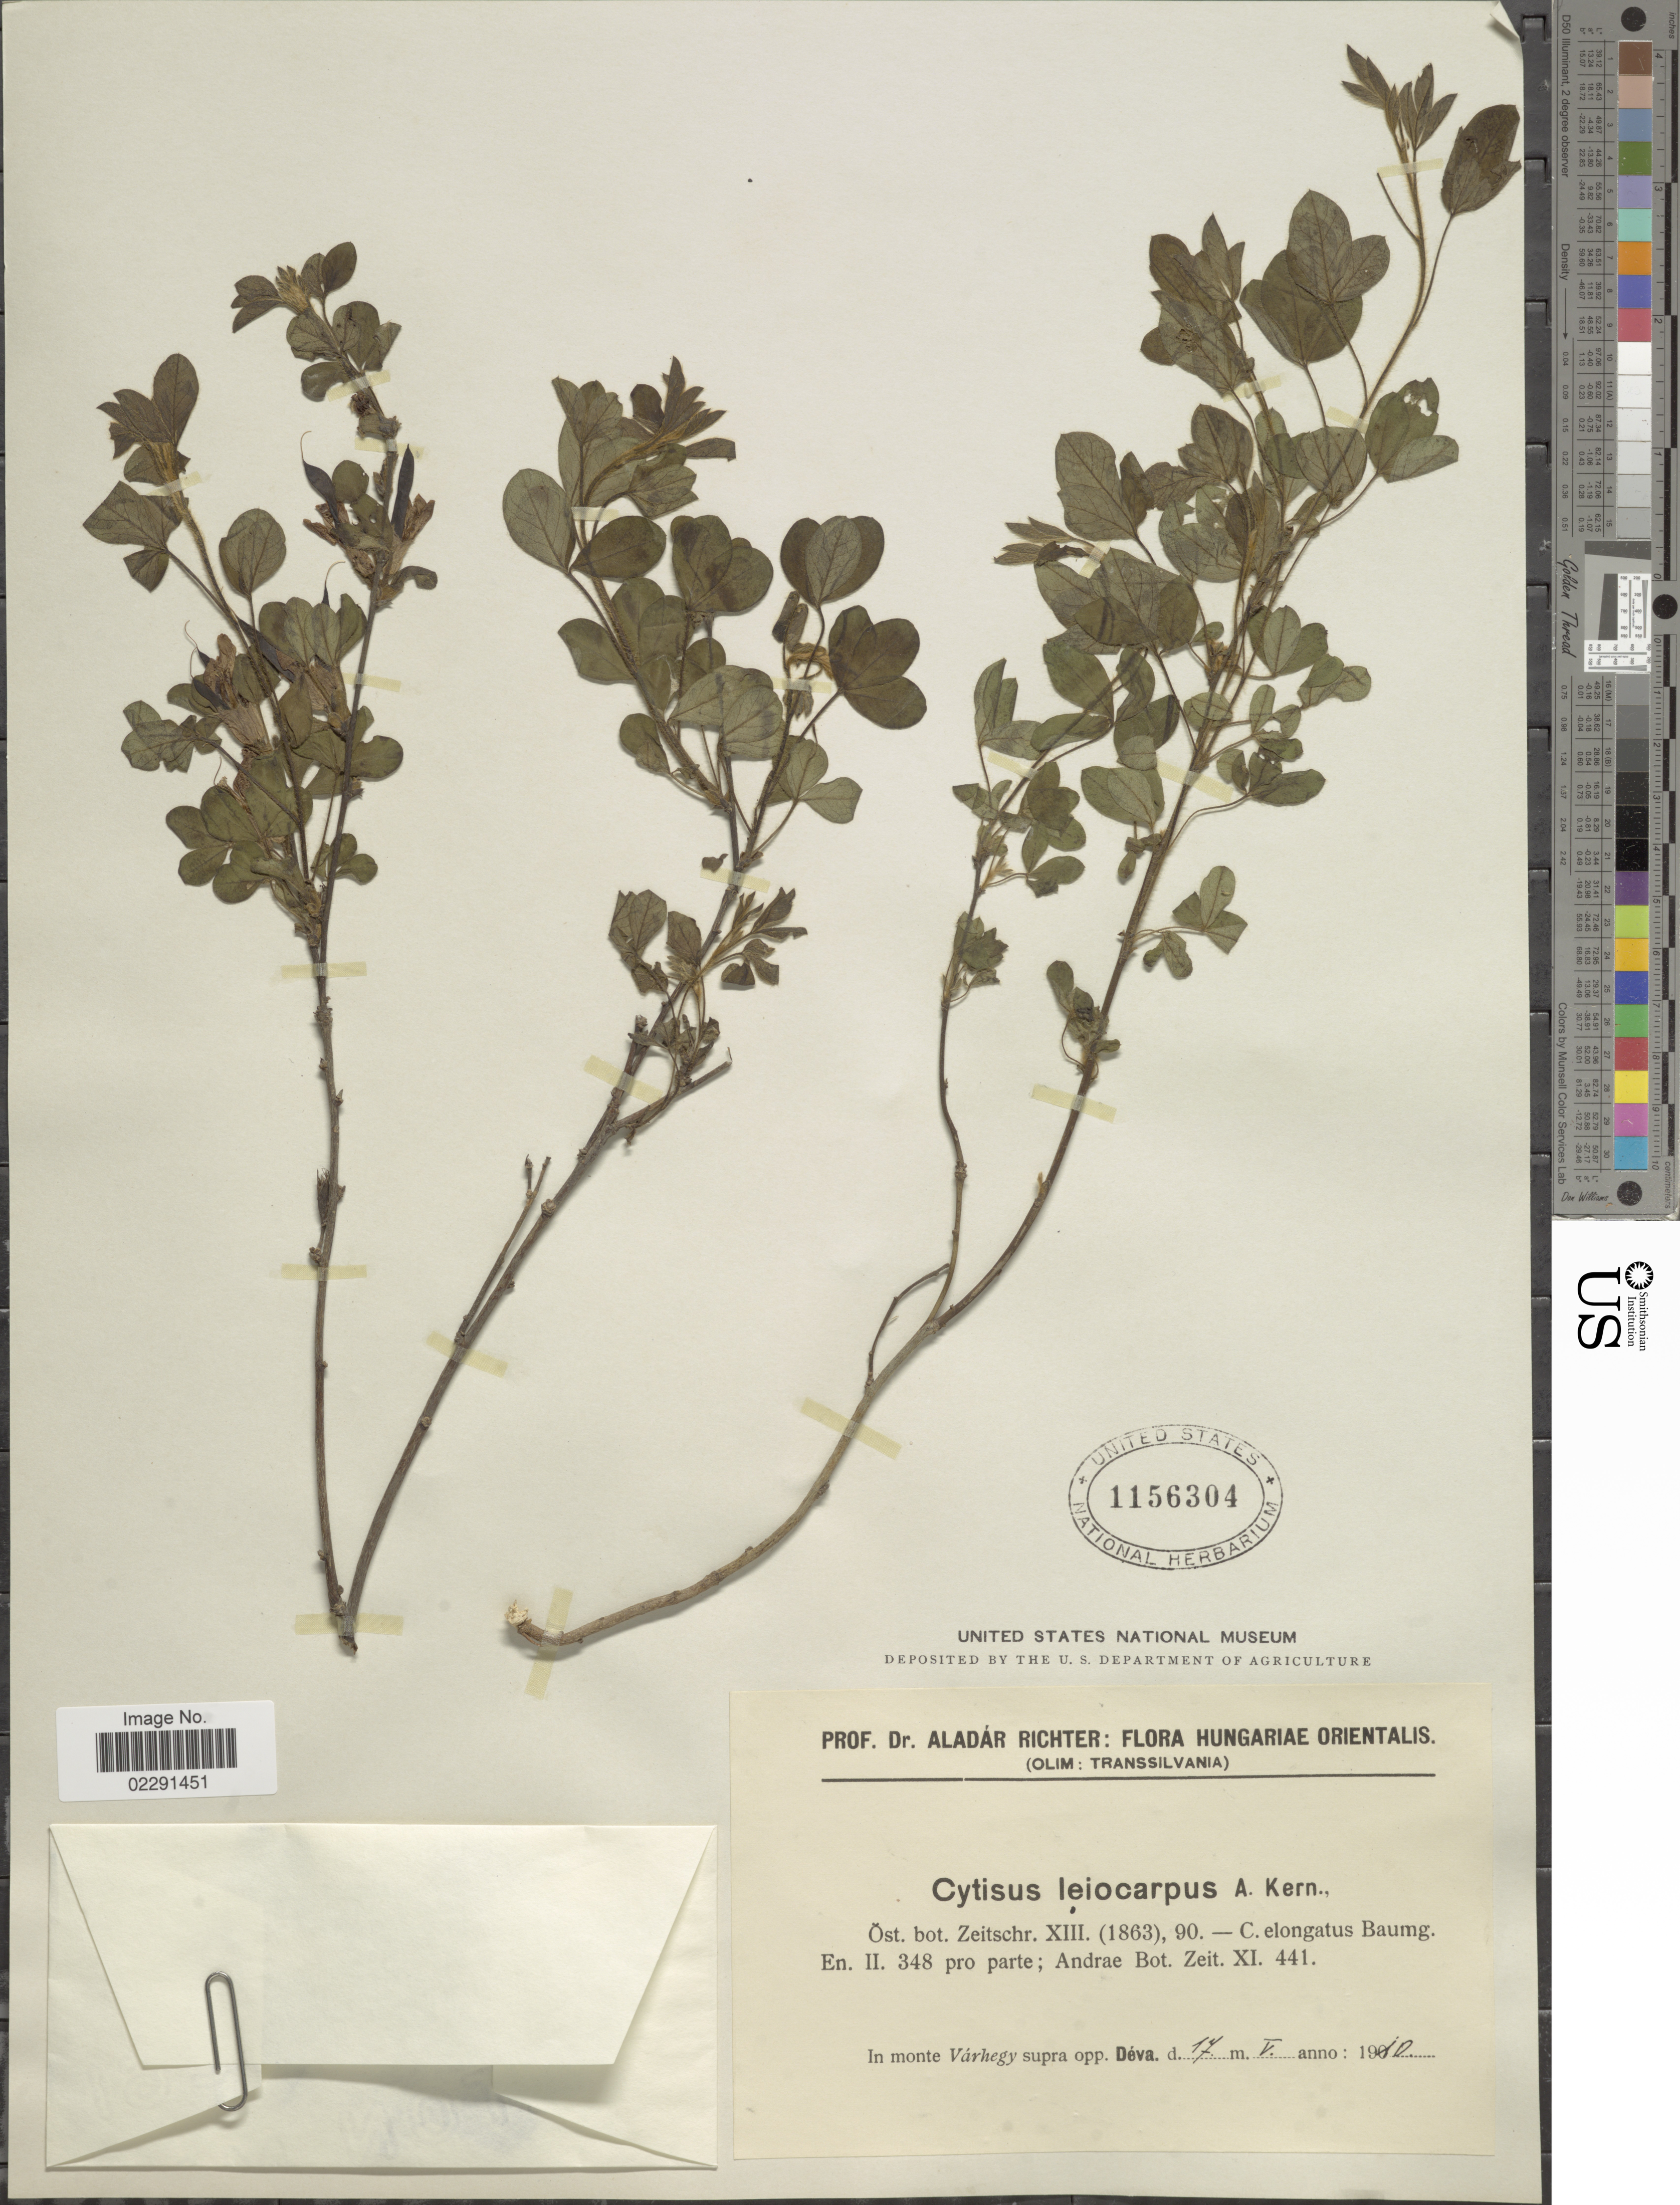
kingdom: Plantae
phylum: Tracheophyta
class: Magnoliopsida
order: Fabales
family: Fabaceae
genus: Cytisus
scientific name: Cytisus leiocarpus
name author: A. Kern.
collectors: A. Richter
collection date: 1910-05-17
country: Hungary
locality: Hungariae Orientalis (olim: Transsilvania), in monte Varhegy supra opp. Deva.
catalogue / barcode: US 1156304